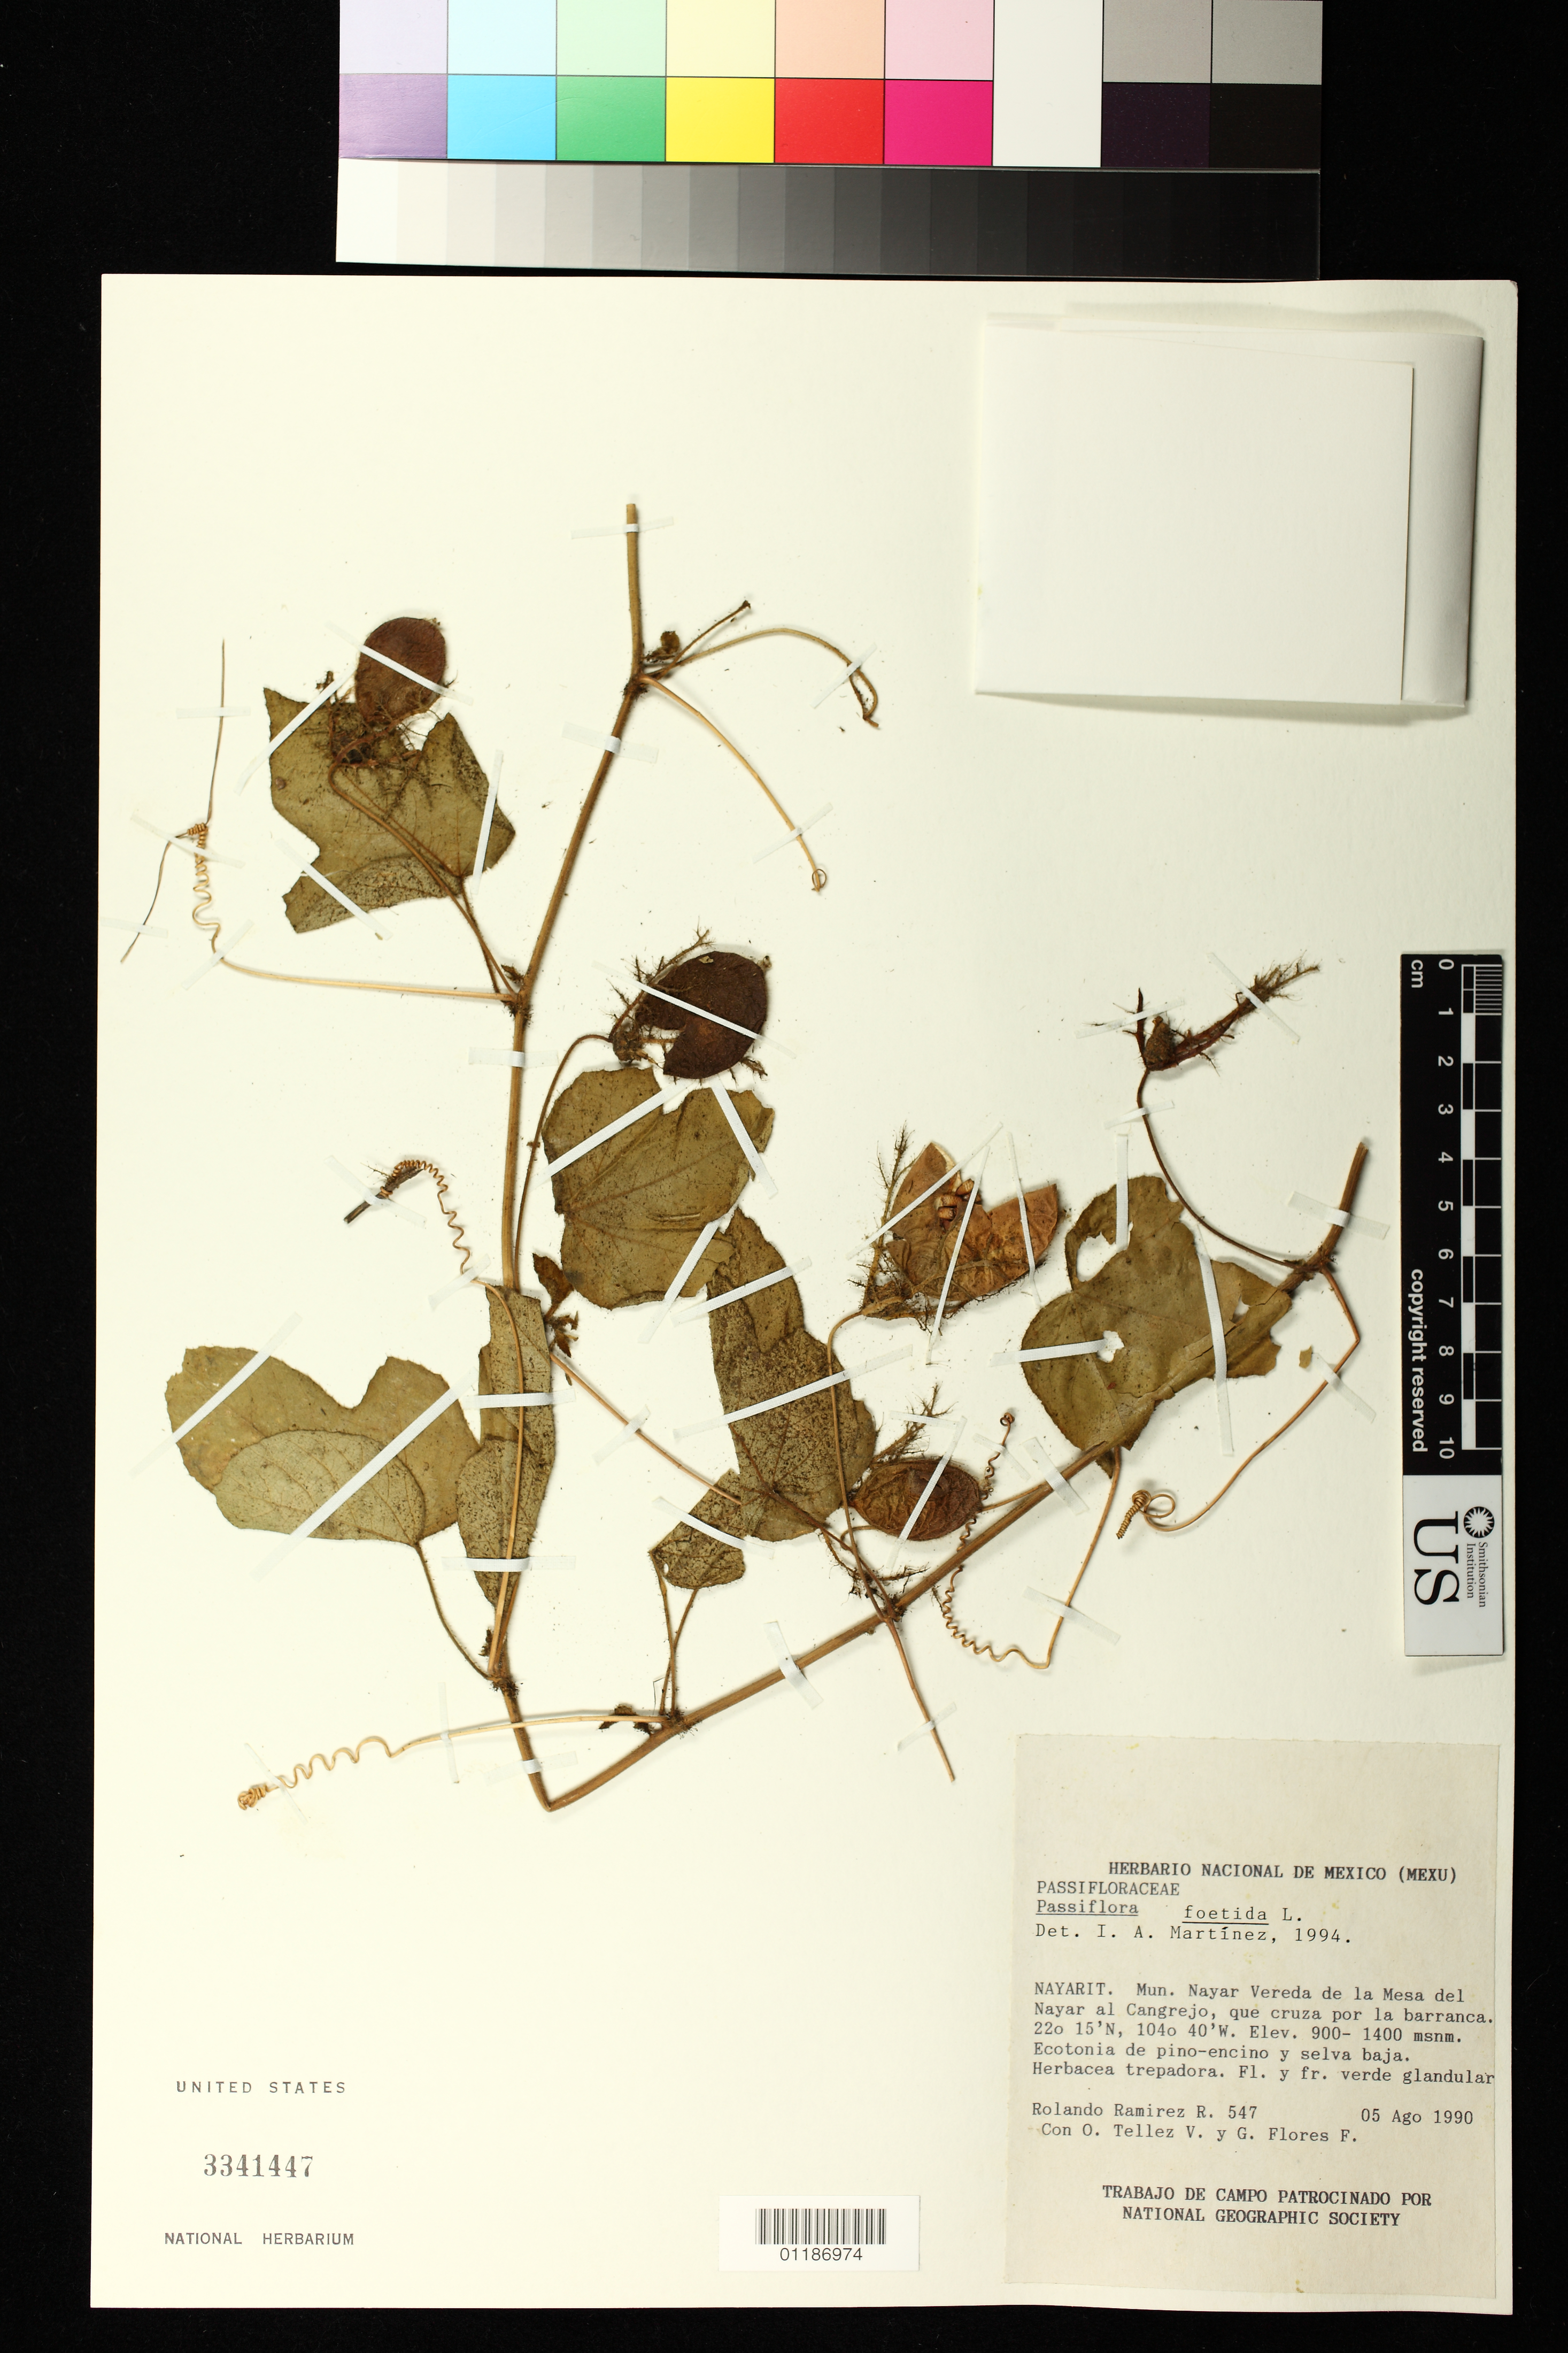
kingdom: Plantae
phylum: Tracheophyta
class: Magnoliopsida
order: Malpighiales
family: Passifloraceae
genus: Passiflora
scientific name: Passiflora foetida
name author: L.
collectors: R. Ramirez, O. Téllez V. & G. Flores F.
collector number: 547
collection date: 1990-08-05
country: Mexico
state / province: Nayarit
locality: Mun. Nayar Vereda de la Mesa del Nayar al Cangrejo, que cruza por la barranca.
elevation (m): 900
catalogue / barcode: US 3341447